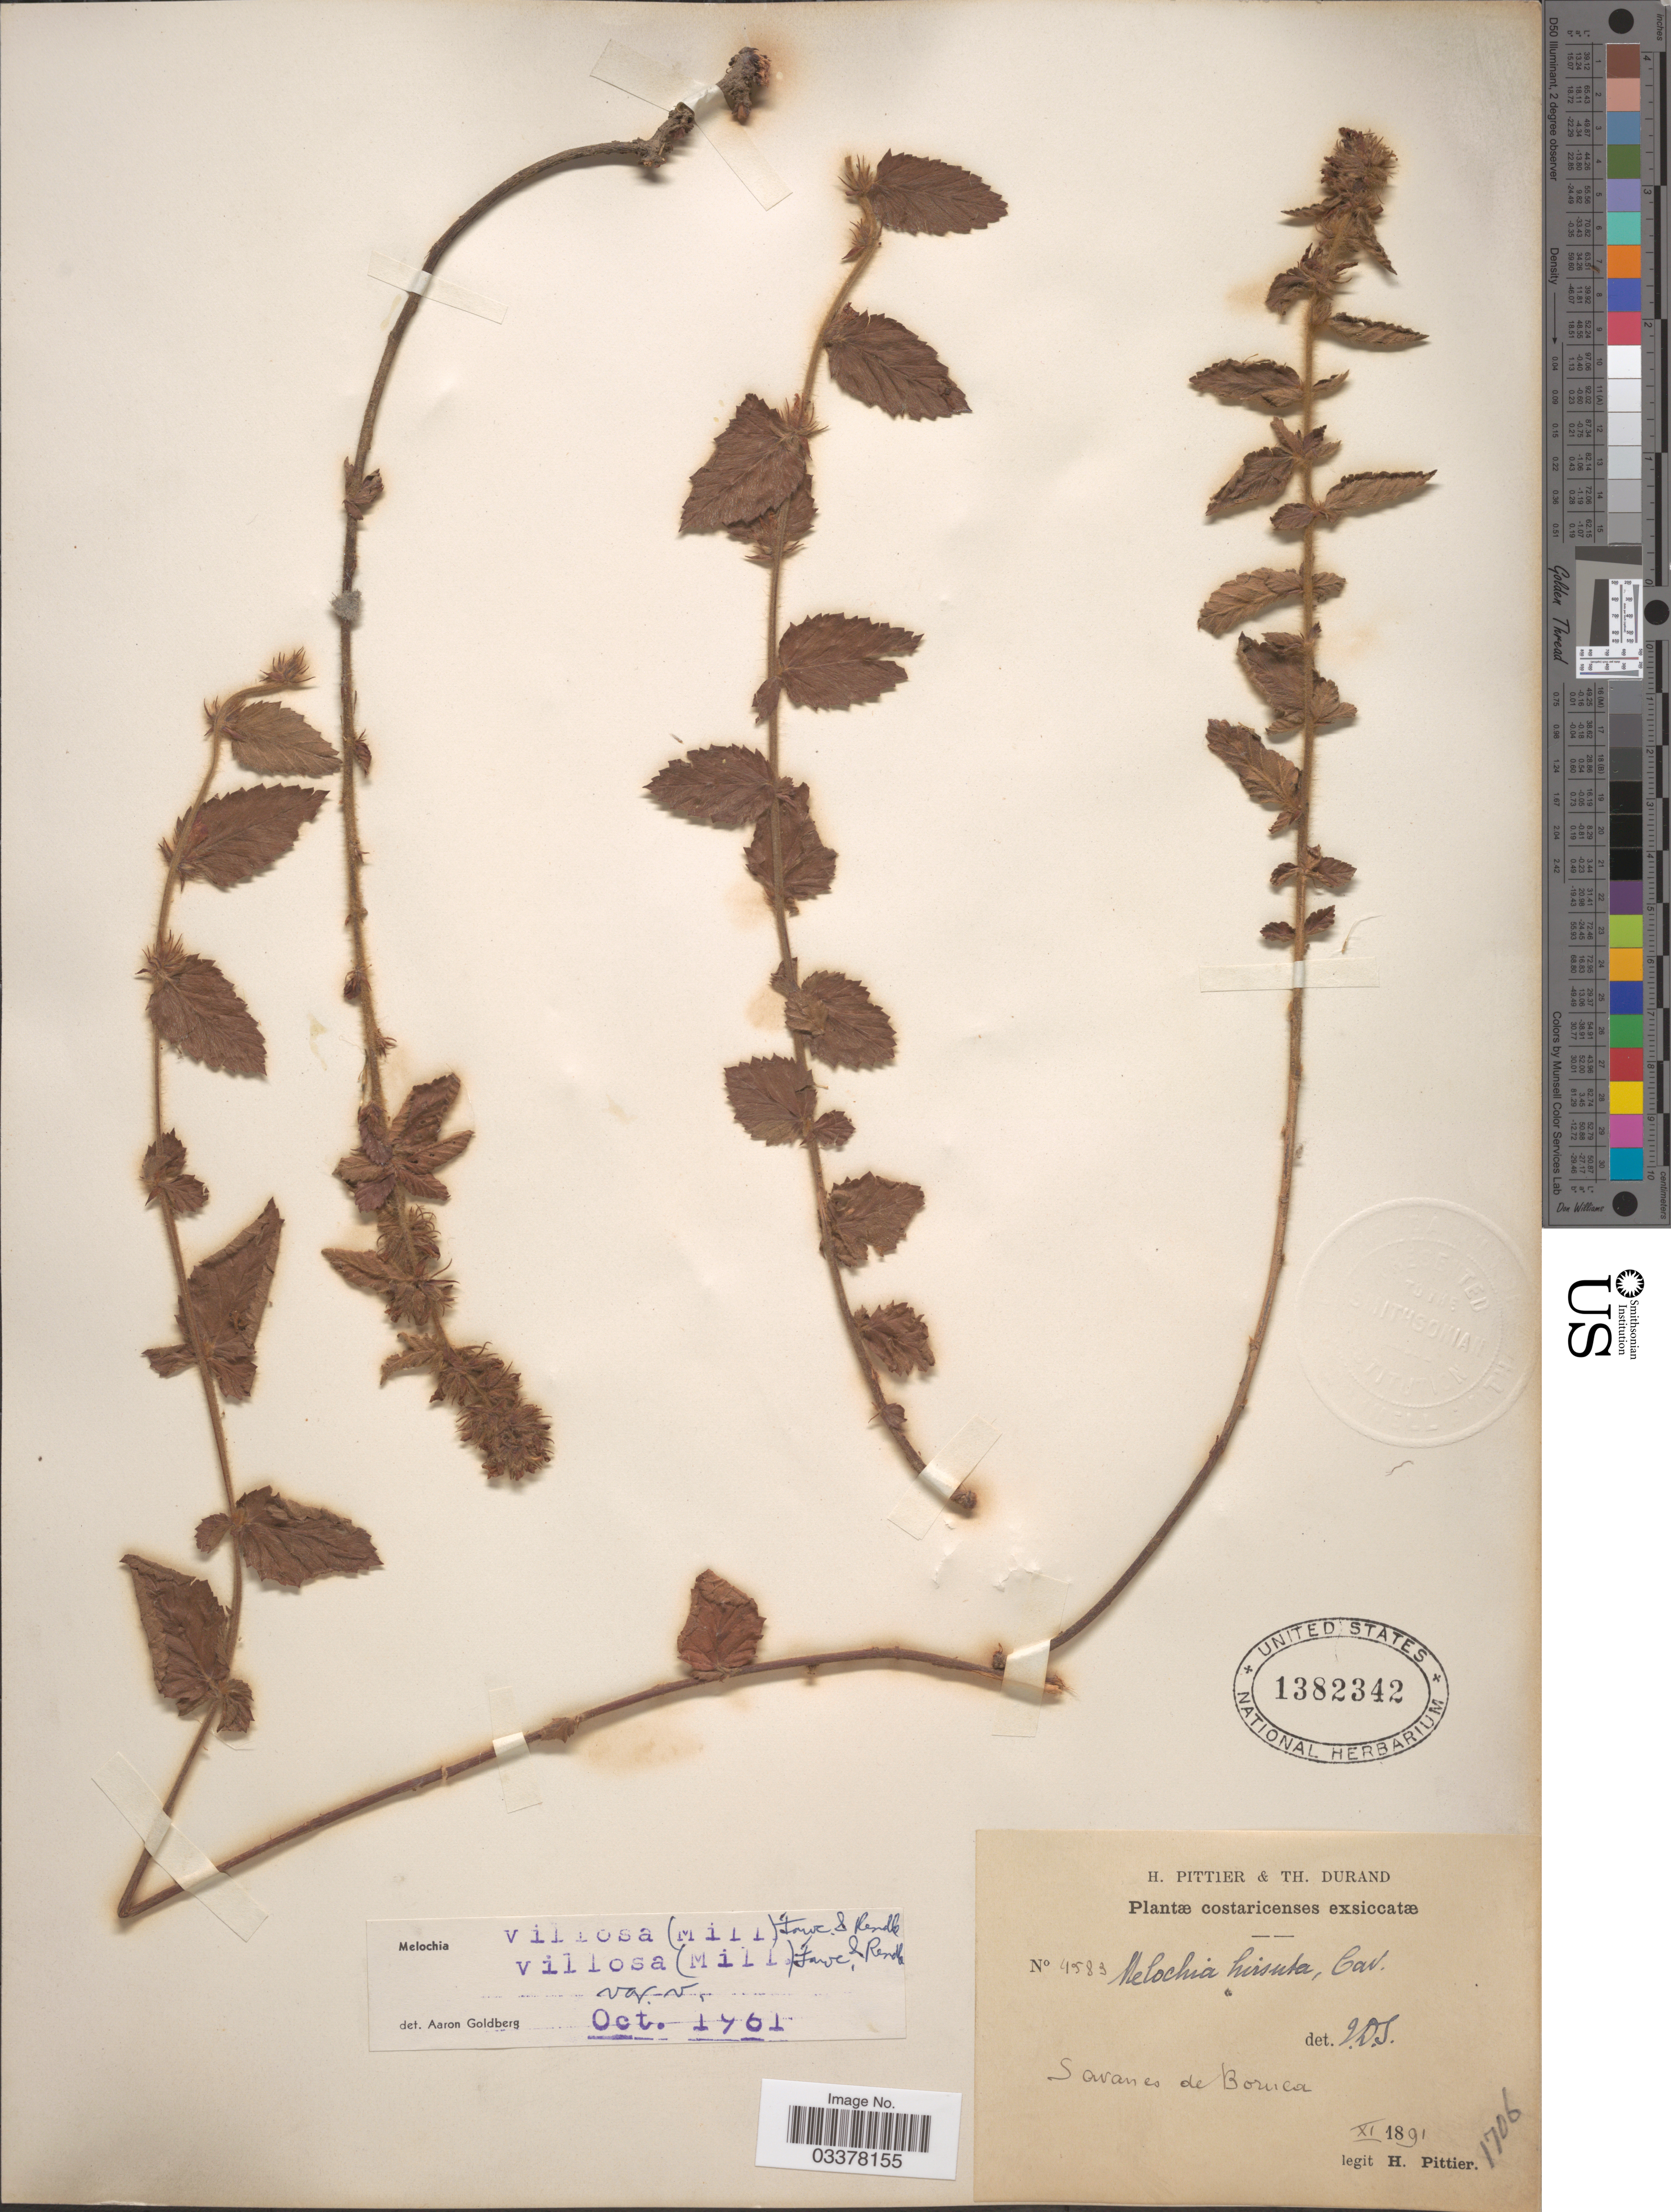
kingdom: Plantae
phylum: Tracheophyta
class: Magnoliopsida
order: Malvales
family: Malvaceae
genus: Melochia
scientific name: Melochia spicata var. spicata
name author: (L.) Fryxell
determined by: Dorr, L. J., (BOT), Smithsonian Institution - National Museum of Natural History (UNITED STATES)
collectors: H. F. Pittier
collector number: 4583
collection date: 1891-11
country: Costa Rica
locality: Savanes de Boruca.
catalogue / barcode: US 1382342